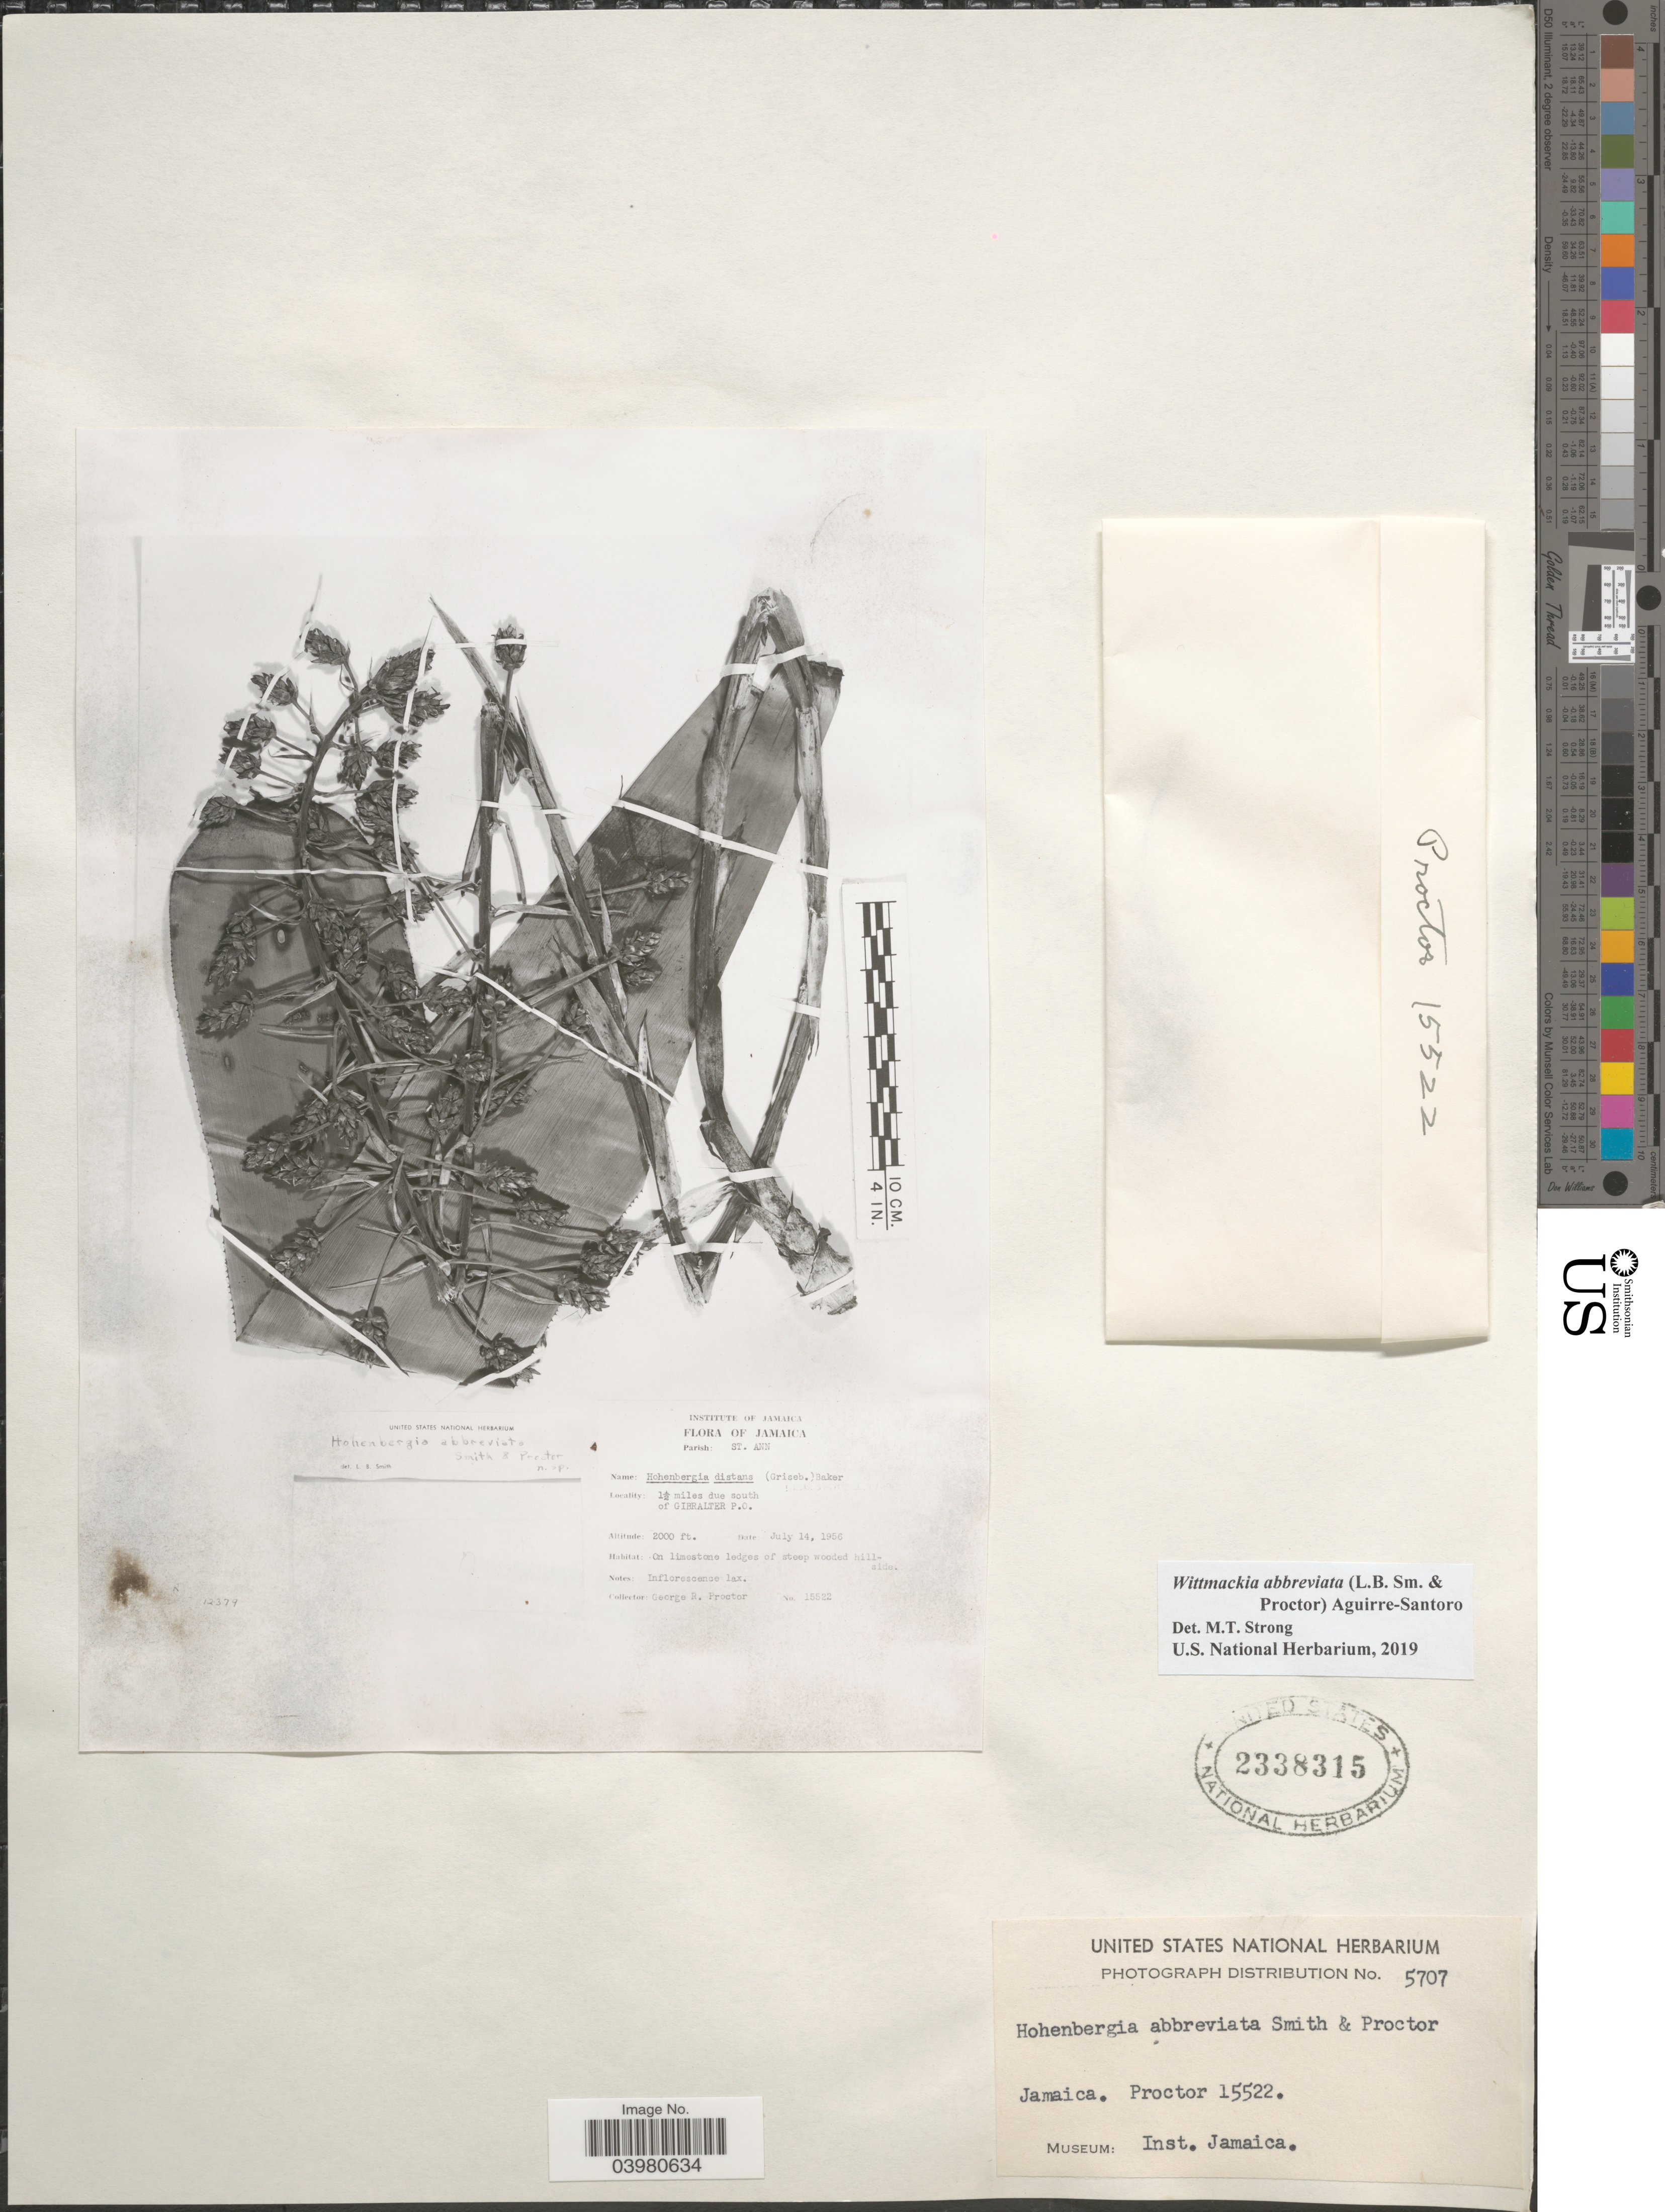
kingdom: Plantae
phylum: Tracheophyta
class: Liliopsida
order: Poales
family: Bromeliaceae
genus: Wittmackia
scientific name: Wittmackia abbreviata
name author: (L.B. Sm. & Proctor) Aguirre-Santoro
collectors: G. R. Proctor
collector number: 15522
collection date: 1956-07-14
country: Jamaica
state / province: Saint Ann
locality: Parish: St. Ann. 1½ miles due south of Gibralter P.O.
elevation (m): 610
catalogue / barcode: US 2338315